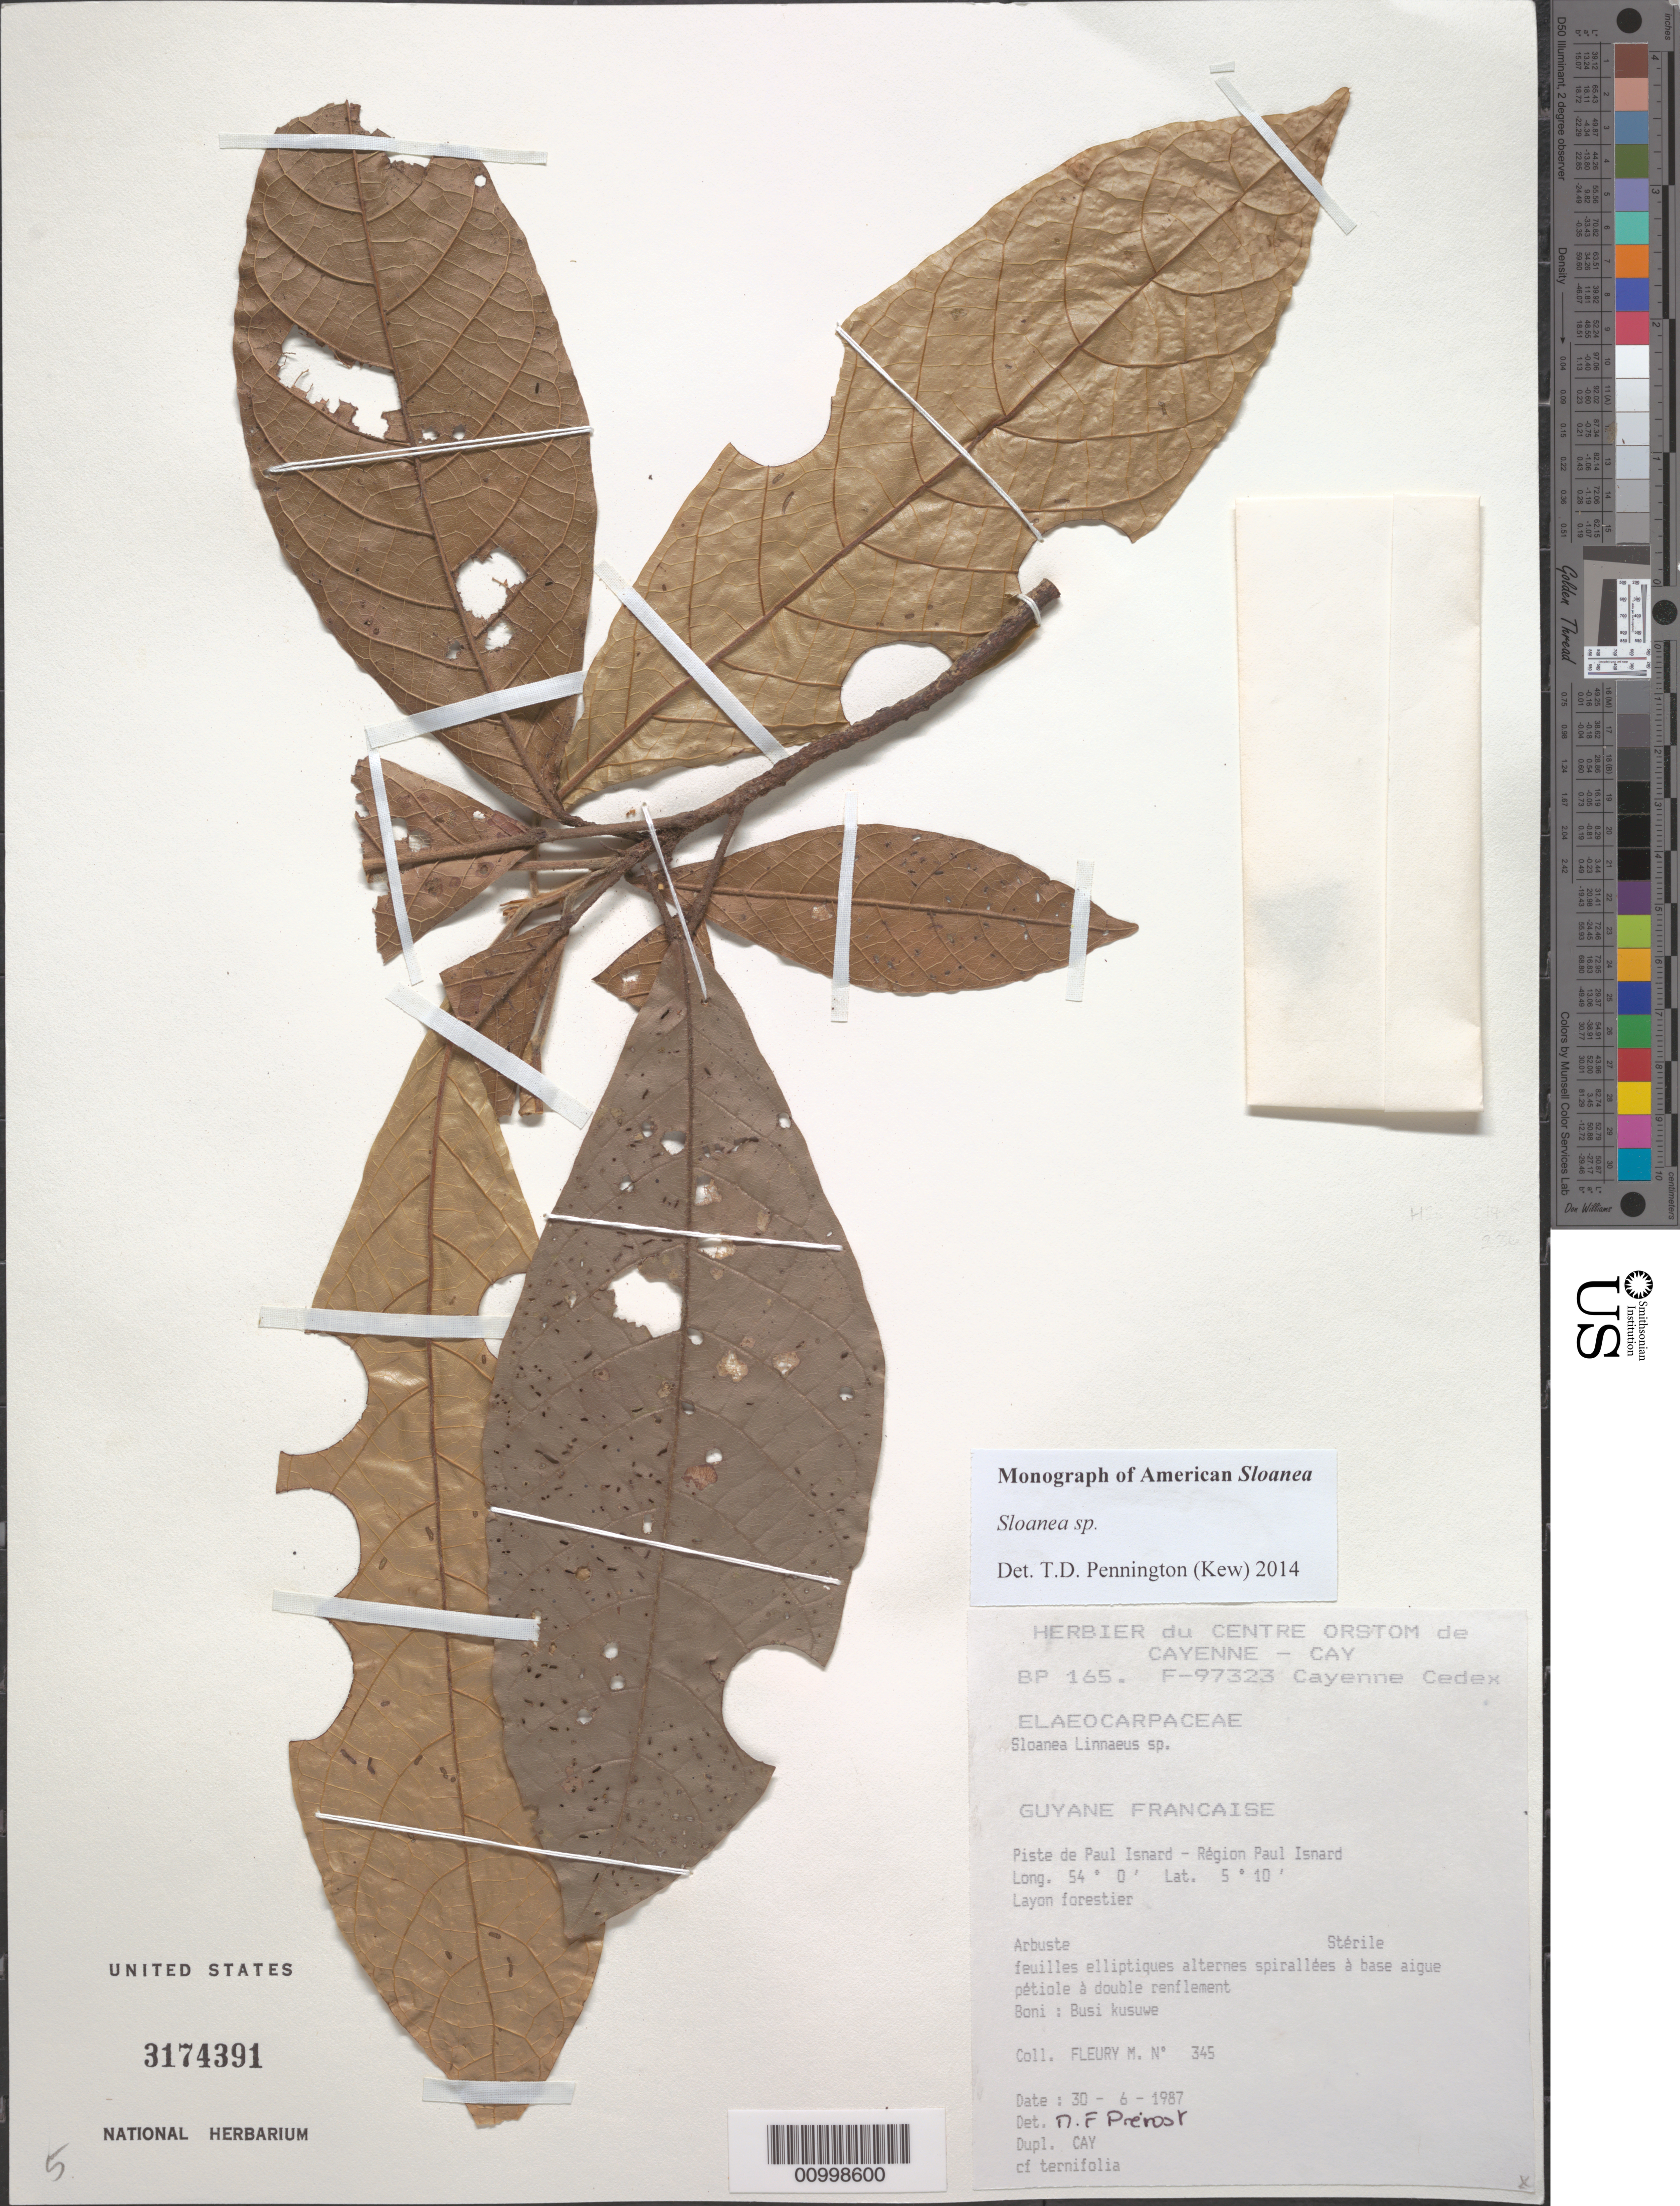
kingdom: Plantae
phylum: Tracheophyta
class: Magnoliopsida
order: Oxalidales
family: Elaeocarpaceae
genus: Sloanea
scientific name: Sloanea sp.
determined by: Pennington, T. D., (K)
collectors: M. Fleury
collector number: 345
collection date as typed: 30-Jun-87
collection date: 1987-06-30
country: French Guiana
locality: Région de Paul Isnard, Piste de Paul Isnard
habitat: Layon forestier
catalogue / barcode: US 3174391